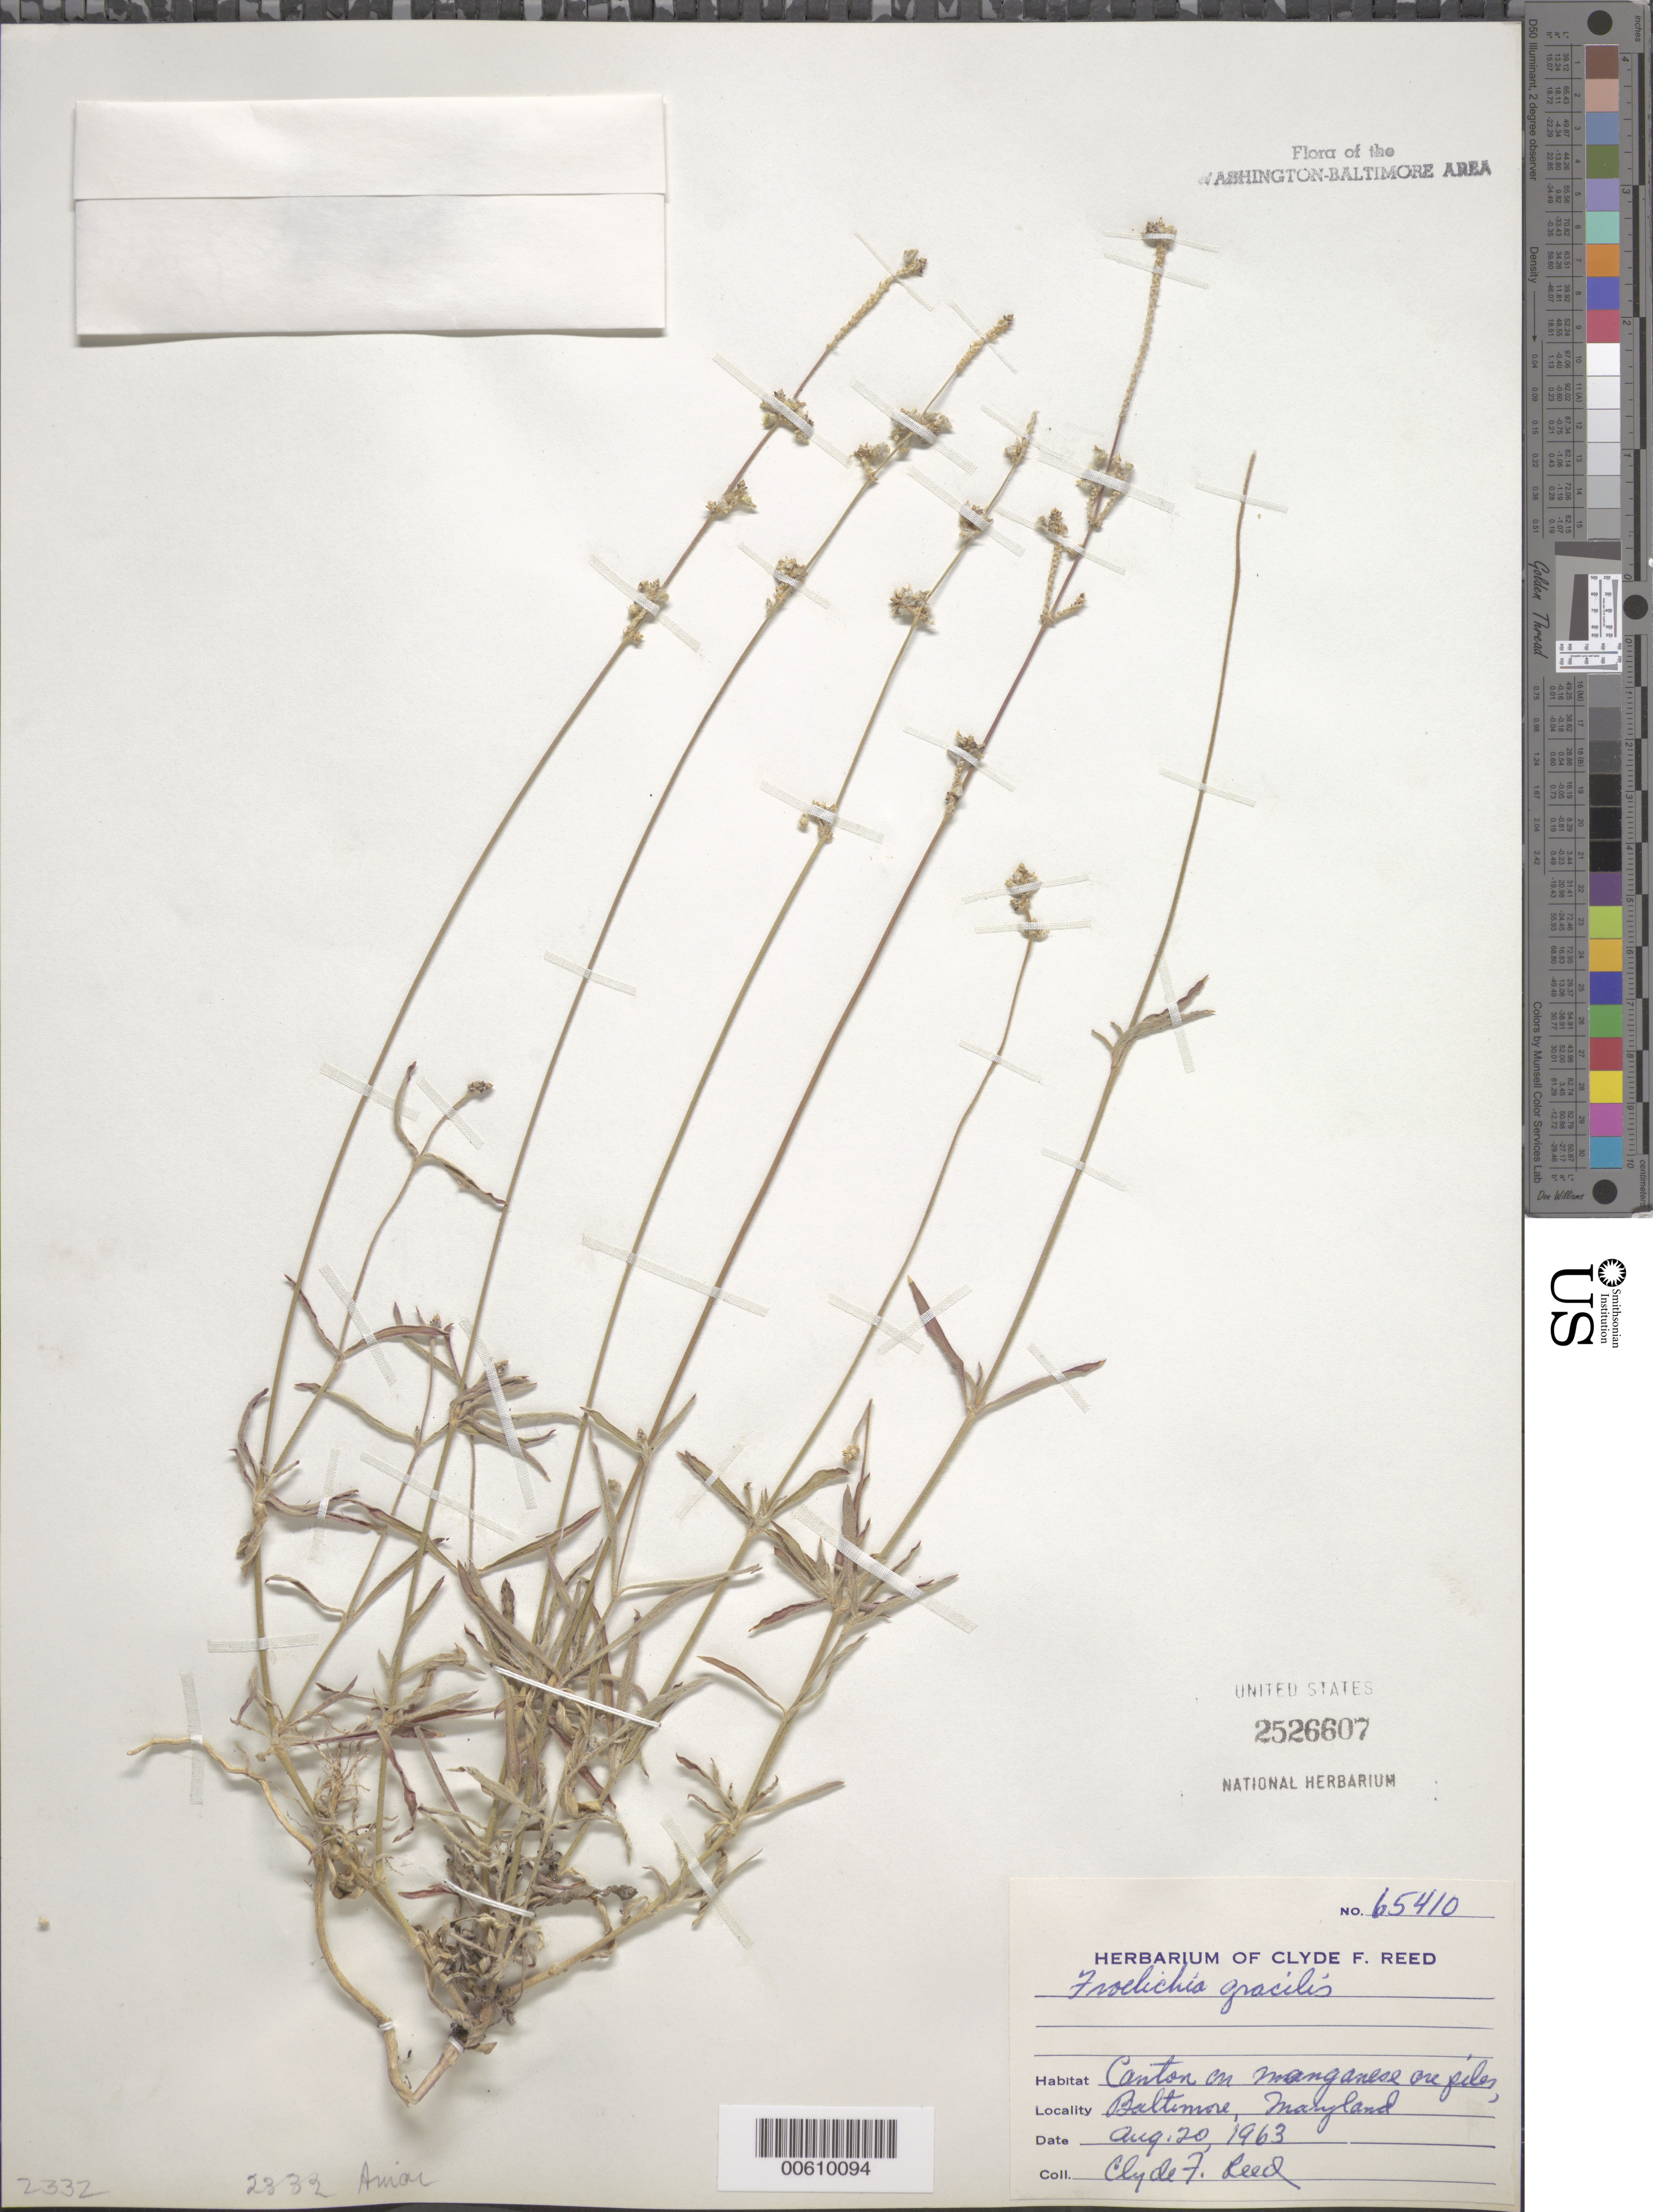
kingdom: Plantae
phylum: Tracheophyta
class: Magnoliopsida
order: Caryophyllales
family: Amaranthaceae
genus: Froelichia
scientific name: Froelichia gracilis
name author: (Hook.) Moq.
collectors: C. F. Reed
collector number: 65410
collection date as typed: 20 Aug 1963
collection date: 1963-08-20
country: United States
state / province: Maryland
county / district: City of Baltimore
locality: Baltimore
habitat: Canton on manganese ore pile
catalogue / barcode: US 2526607